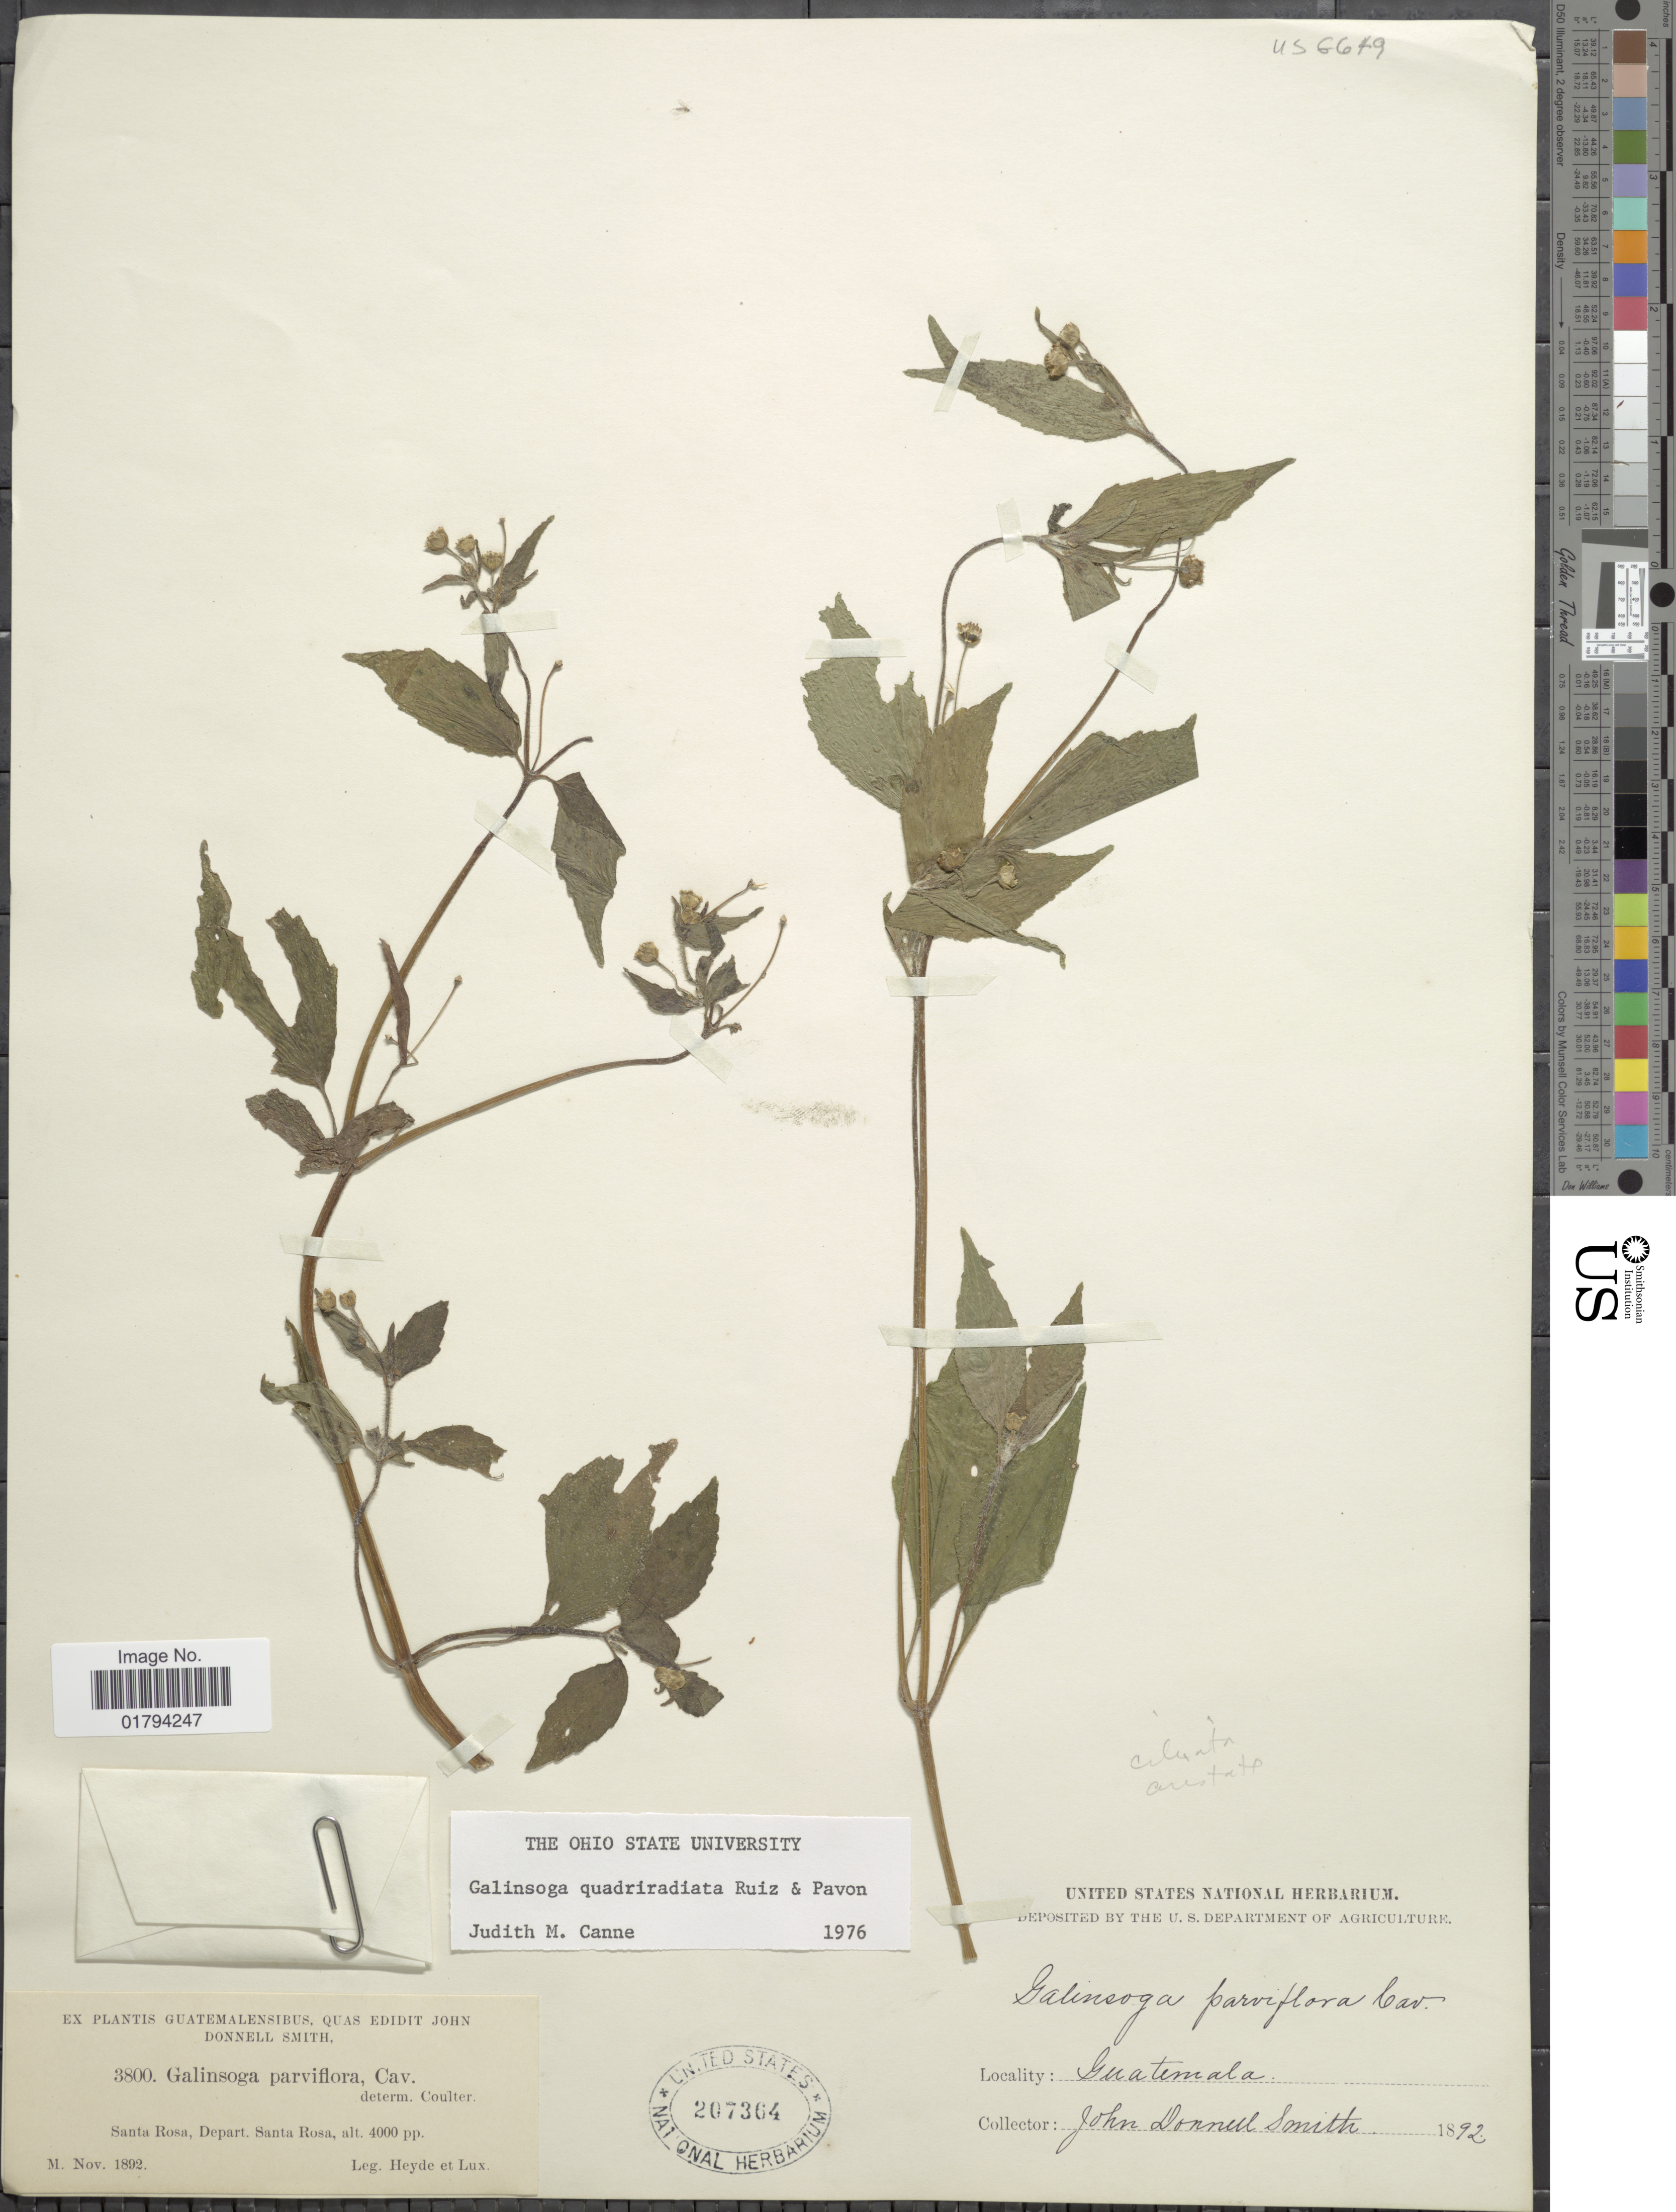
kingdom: Plantae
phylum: Tracheophyta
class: Magnoliopsida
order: Asterales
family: Asteraceae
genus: Galinsoga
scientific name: Galinsoga quadriradiata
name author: Ruiz & Pav.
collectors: Heyde, Lux & J. Donnell Smith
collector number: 3800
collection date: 1892-11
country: Guatemala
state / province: Santa Rosa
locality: Santa Rosa.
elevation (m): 1219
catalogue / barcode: US 207364